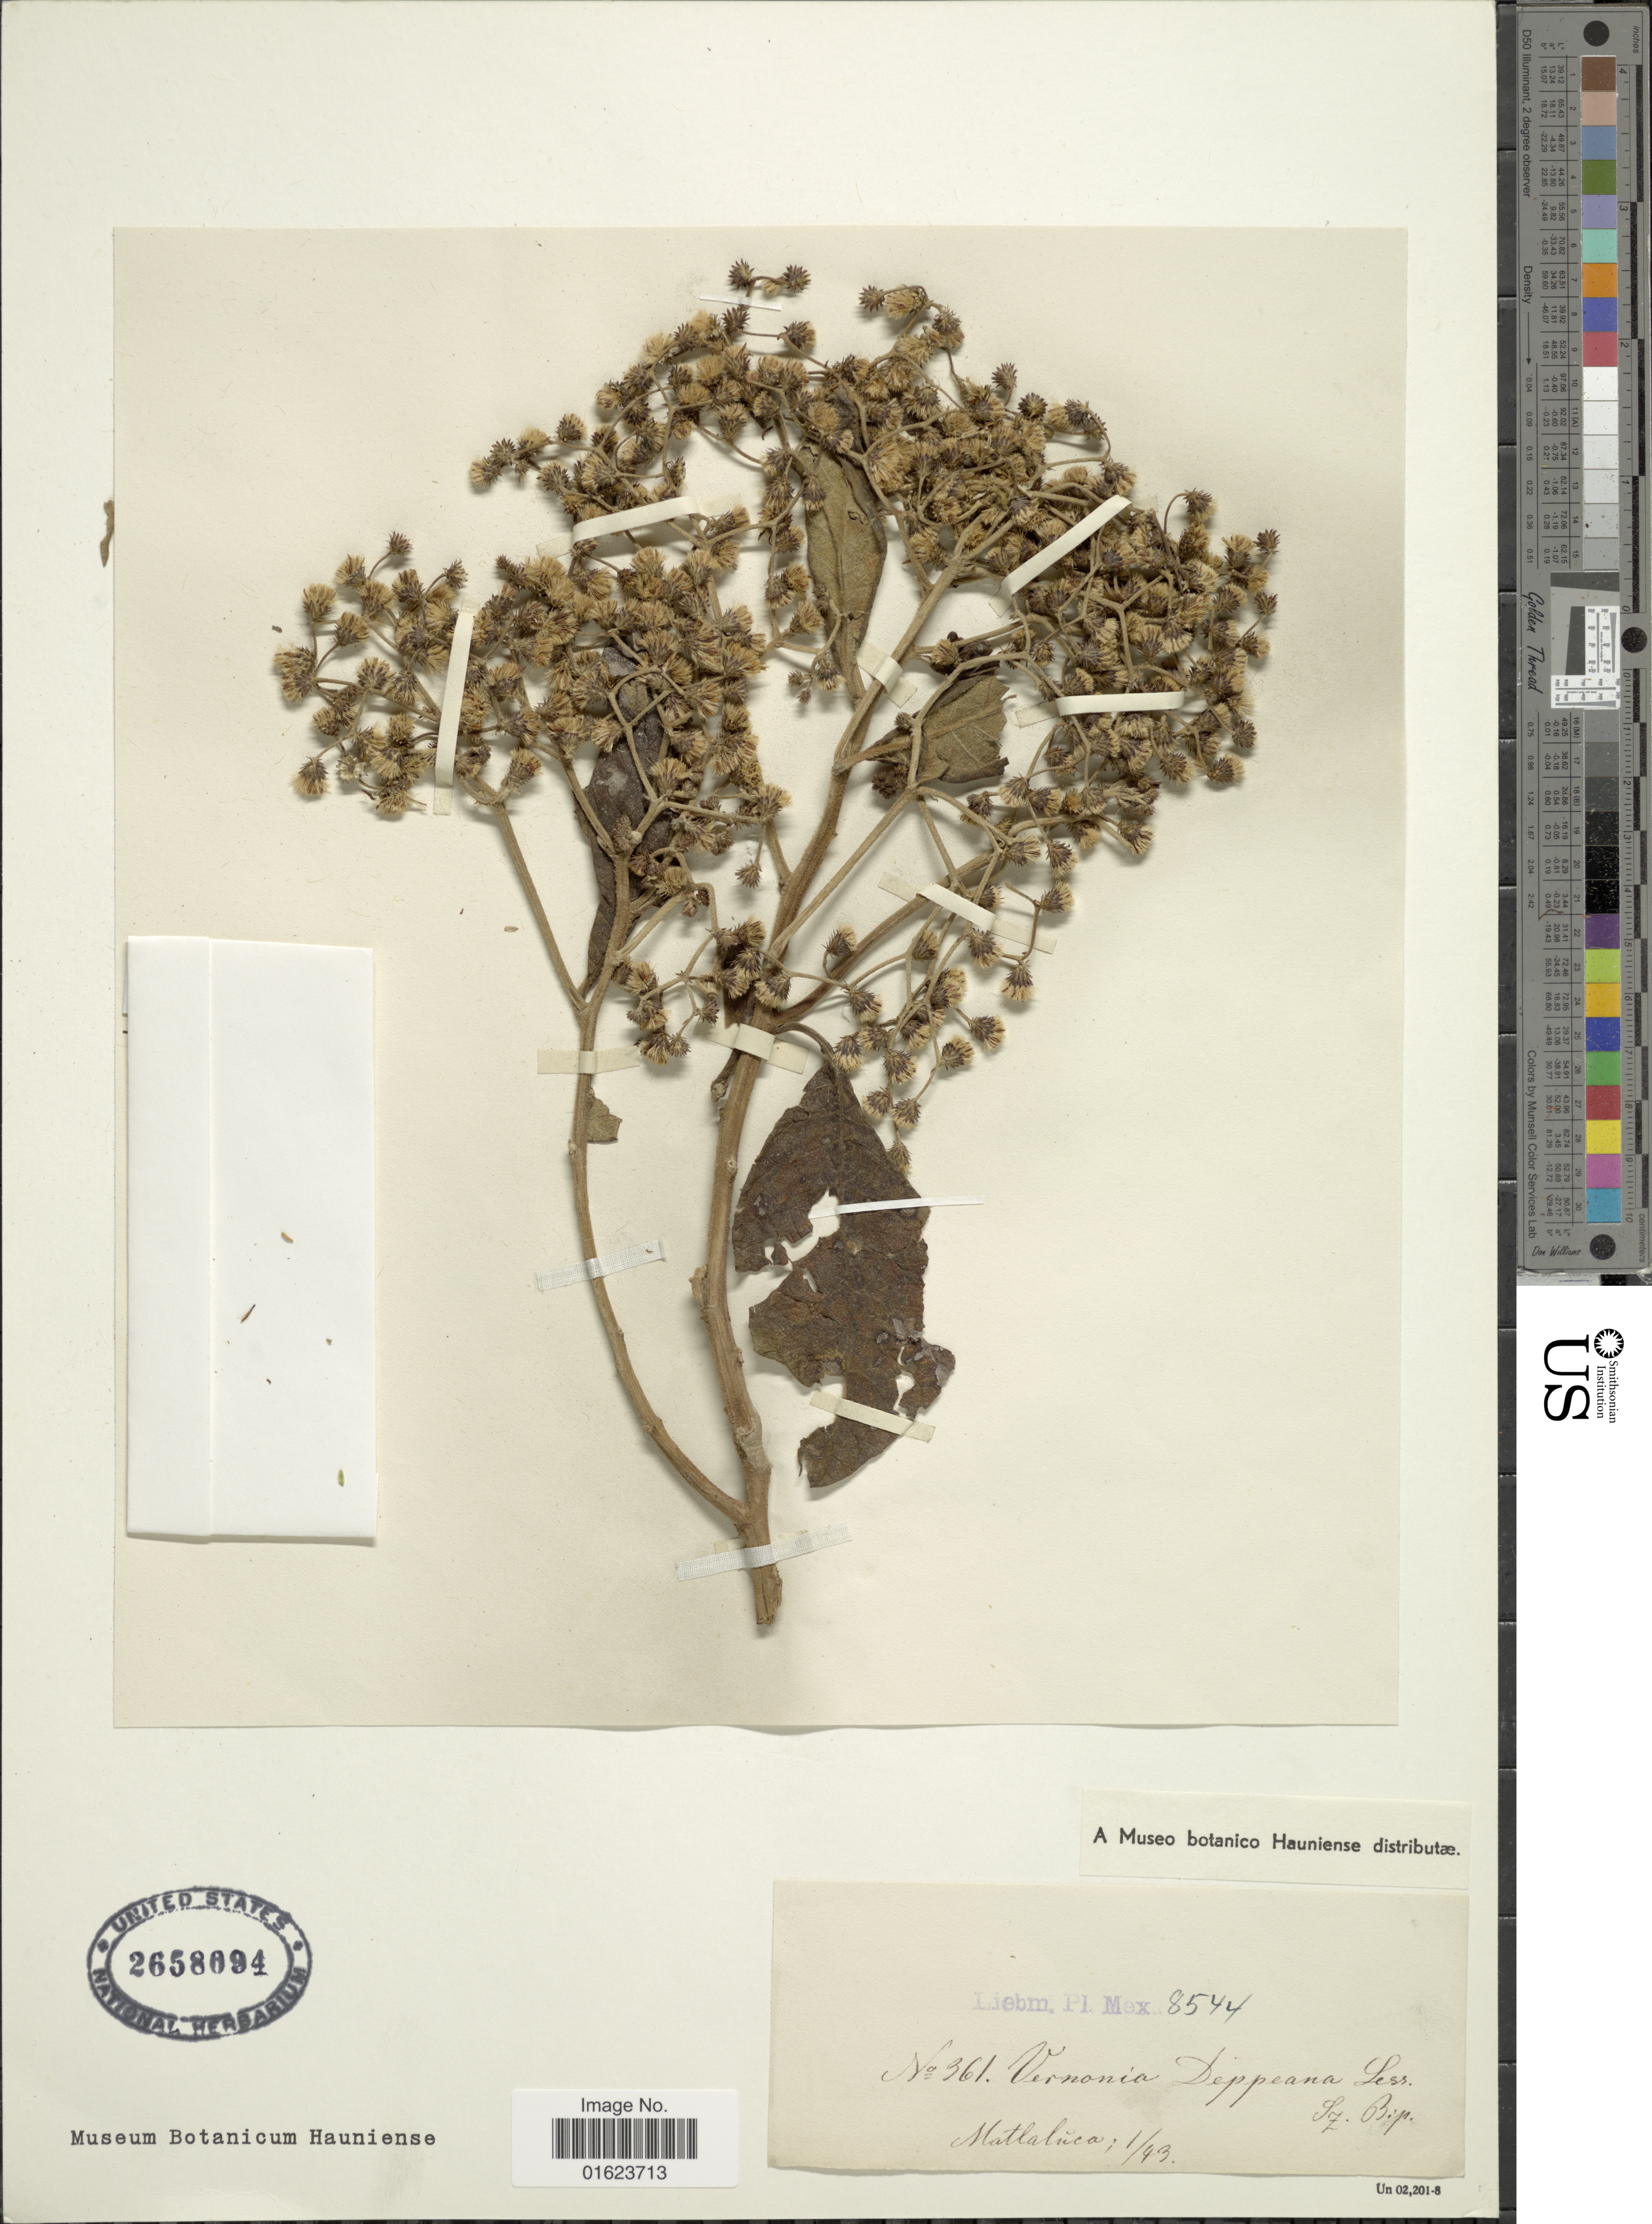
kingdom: Plantae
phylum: Tracheophyta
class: Magnoliopsida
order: Asterales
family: Asteraceae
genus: Vernonanthura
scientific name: Vernonanthura deppeana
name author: (Less.) H. Rob.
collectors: Liebmann, --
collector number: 361/8544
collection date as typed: Transcribed d/m/y: /1/43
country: Mexico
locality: Matlaluca.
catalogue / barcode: US 2658094